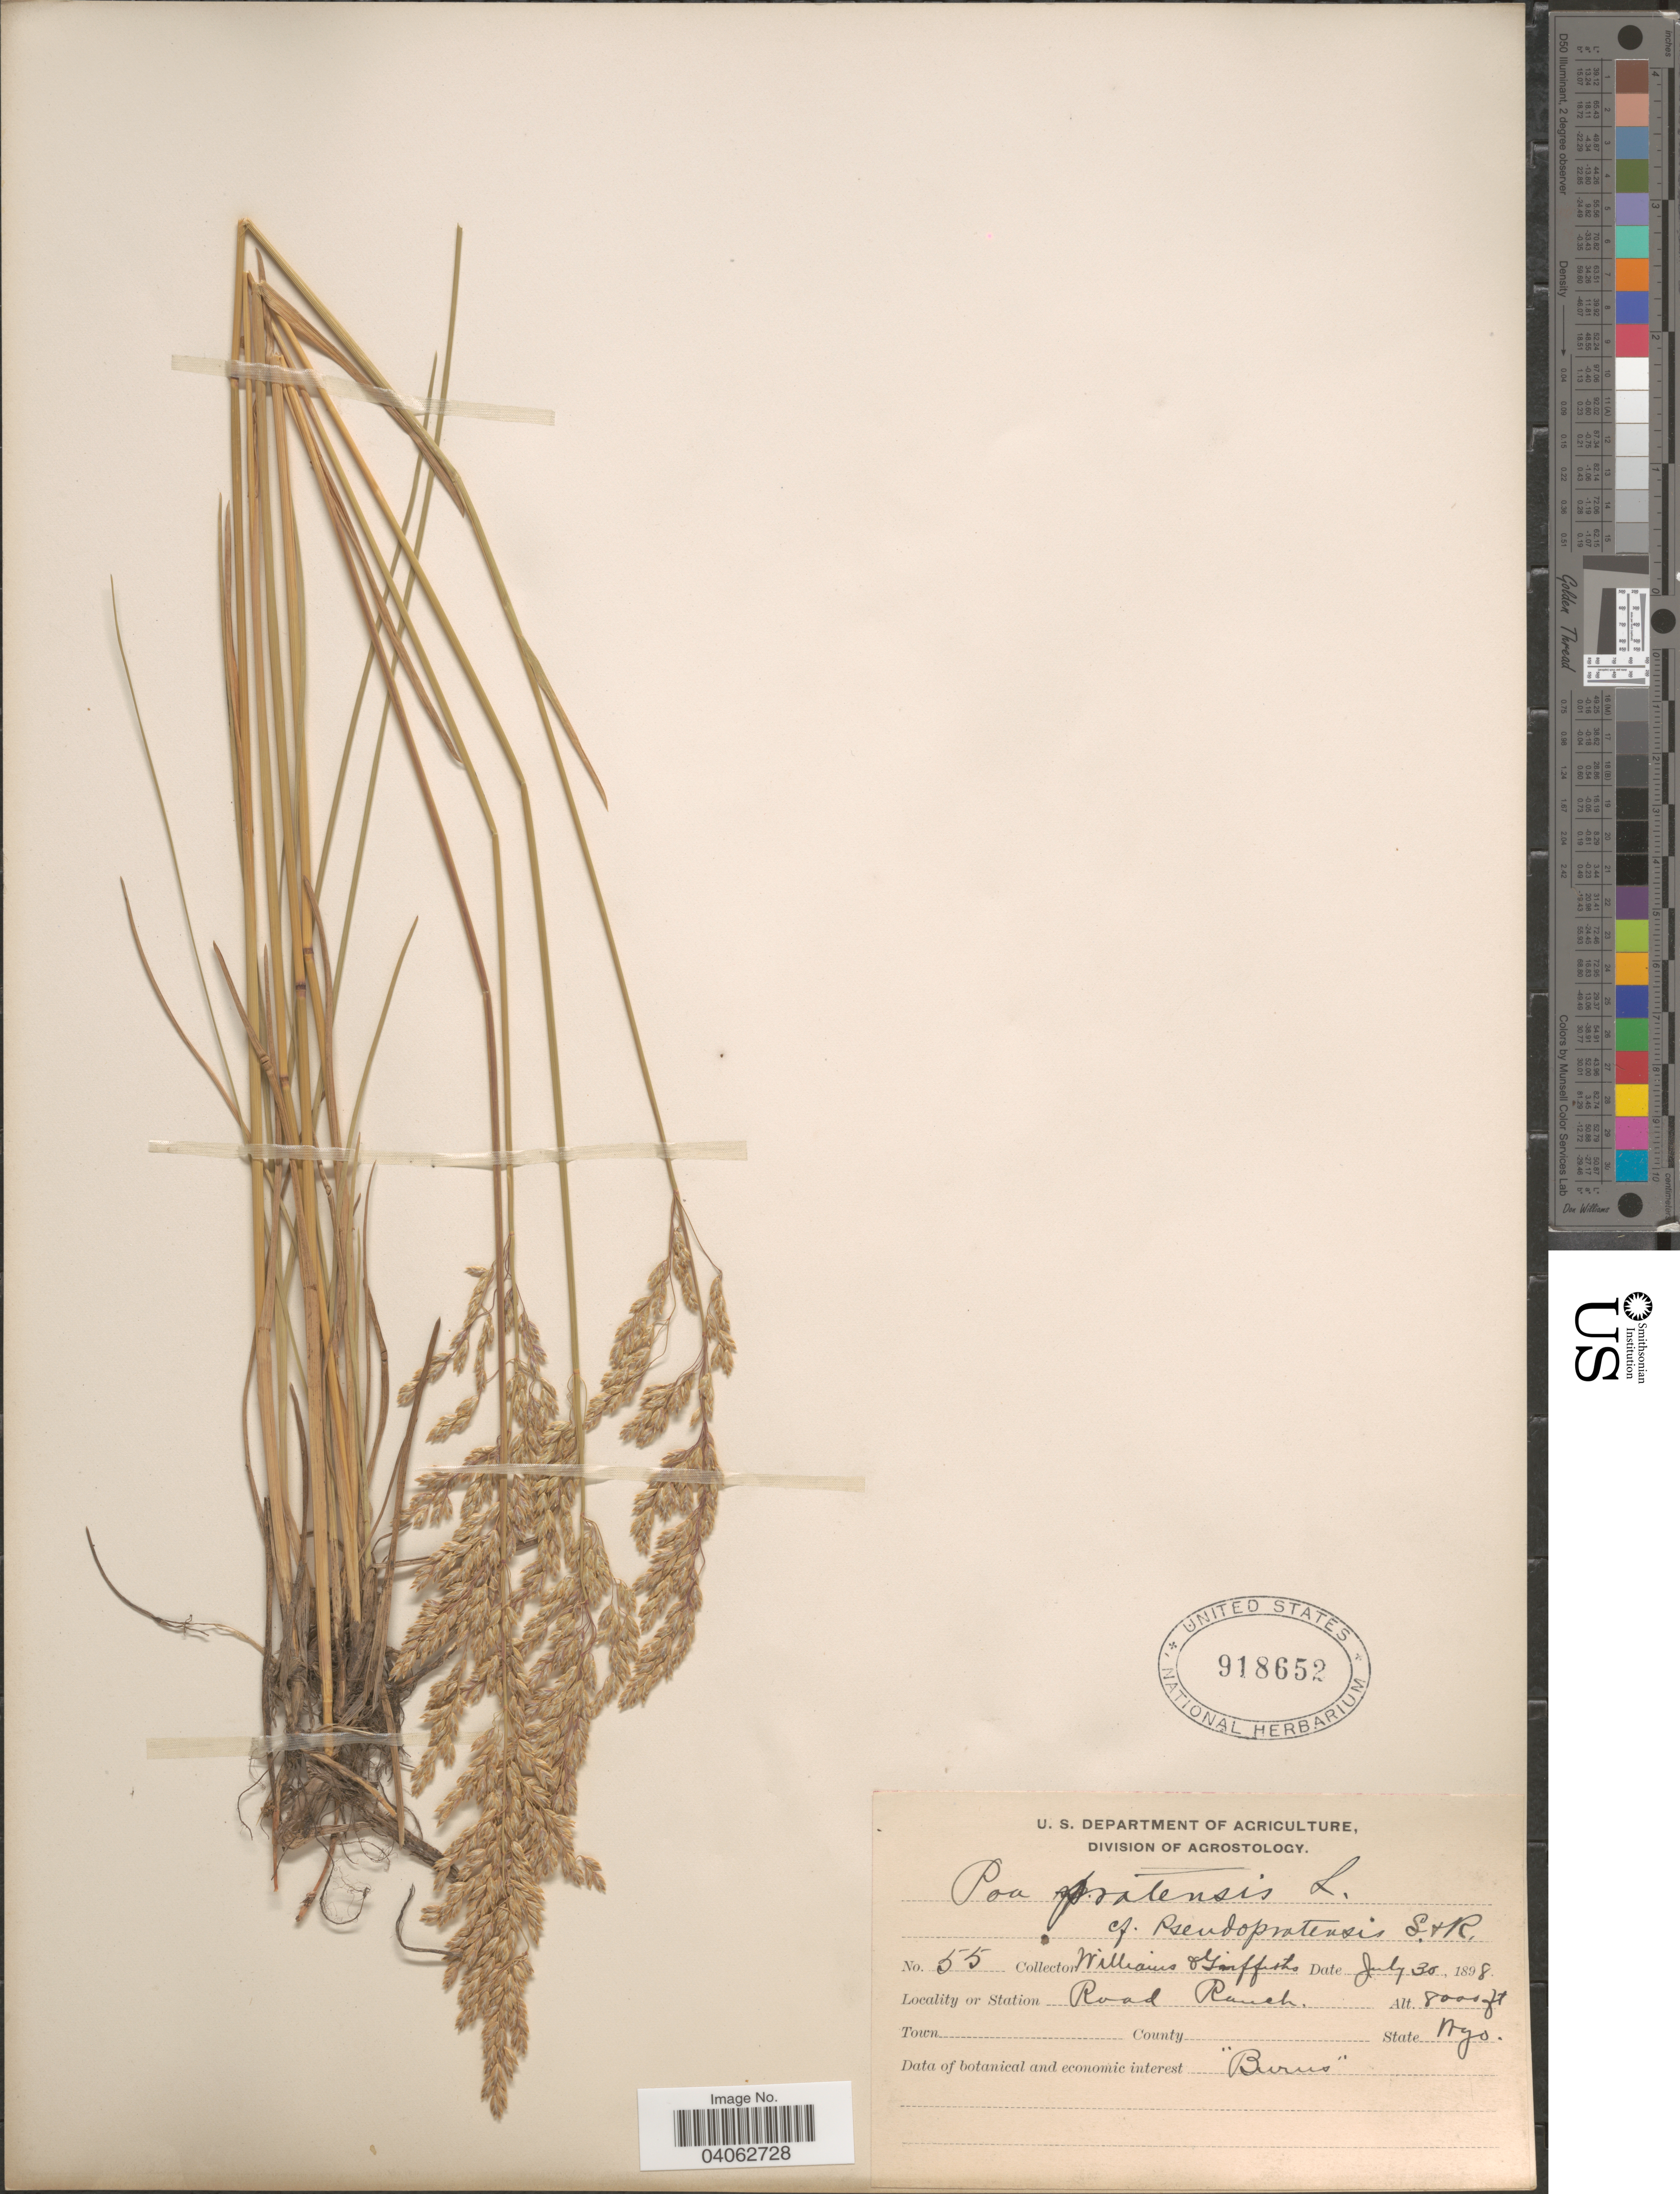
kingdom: Plantae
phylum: Tracheophyta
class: Liliopsida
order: Poales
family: Poaceae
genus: Poa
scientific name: Poa pratensis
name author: L.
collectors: -- Williams & -- Griffiths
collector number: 55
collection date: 1898-07-30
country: United States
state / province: Wyoming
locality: Road Ranch.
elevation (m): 2438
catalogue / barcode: US 918652